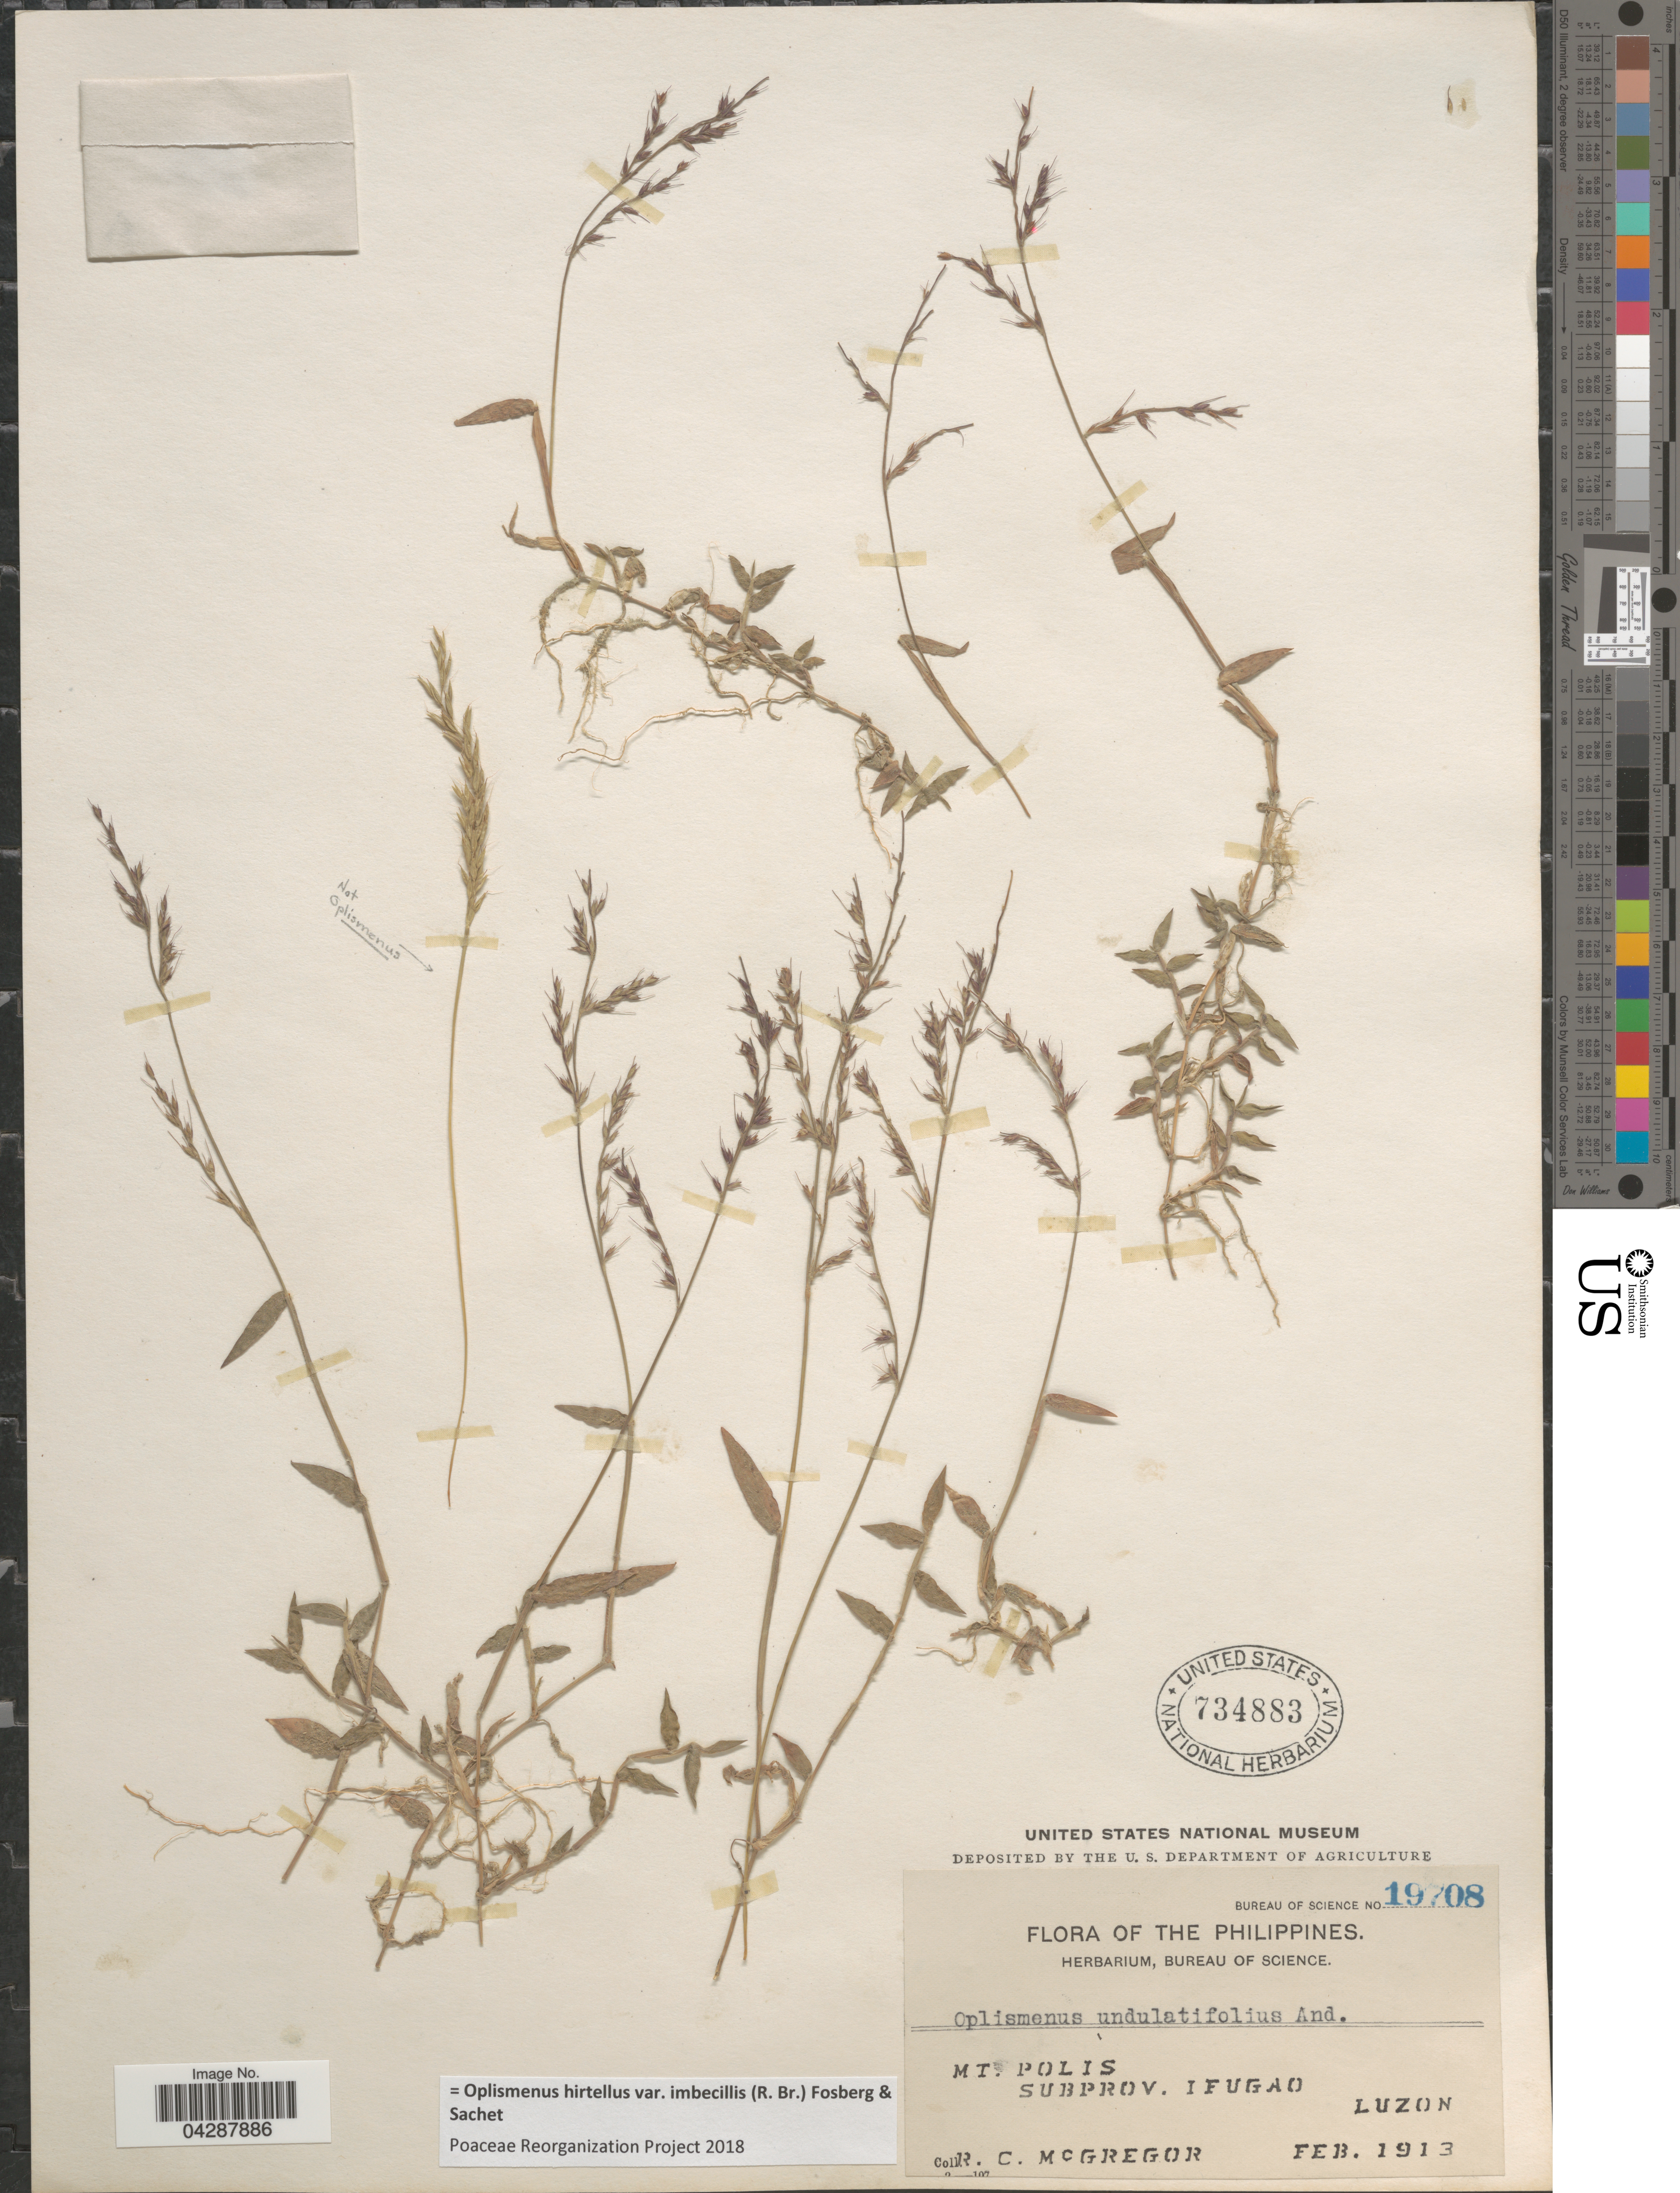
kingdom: Plantae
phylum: Tracheophyta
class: Liliopsida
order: Poales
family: Poaceae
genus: Oplismenus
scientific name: Oplismenus hirtellus var. imbecillis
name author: (R. Br.) Fosberg & Sachet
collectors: R. C. McGregor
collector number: Bureau of Science 19708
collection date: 1913-02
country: Philippines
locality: Mt. Polis. Subprov. Ifugao. Luzon.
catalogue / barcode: US 734883